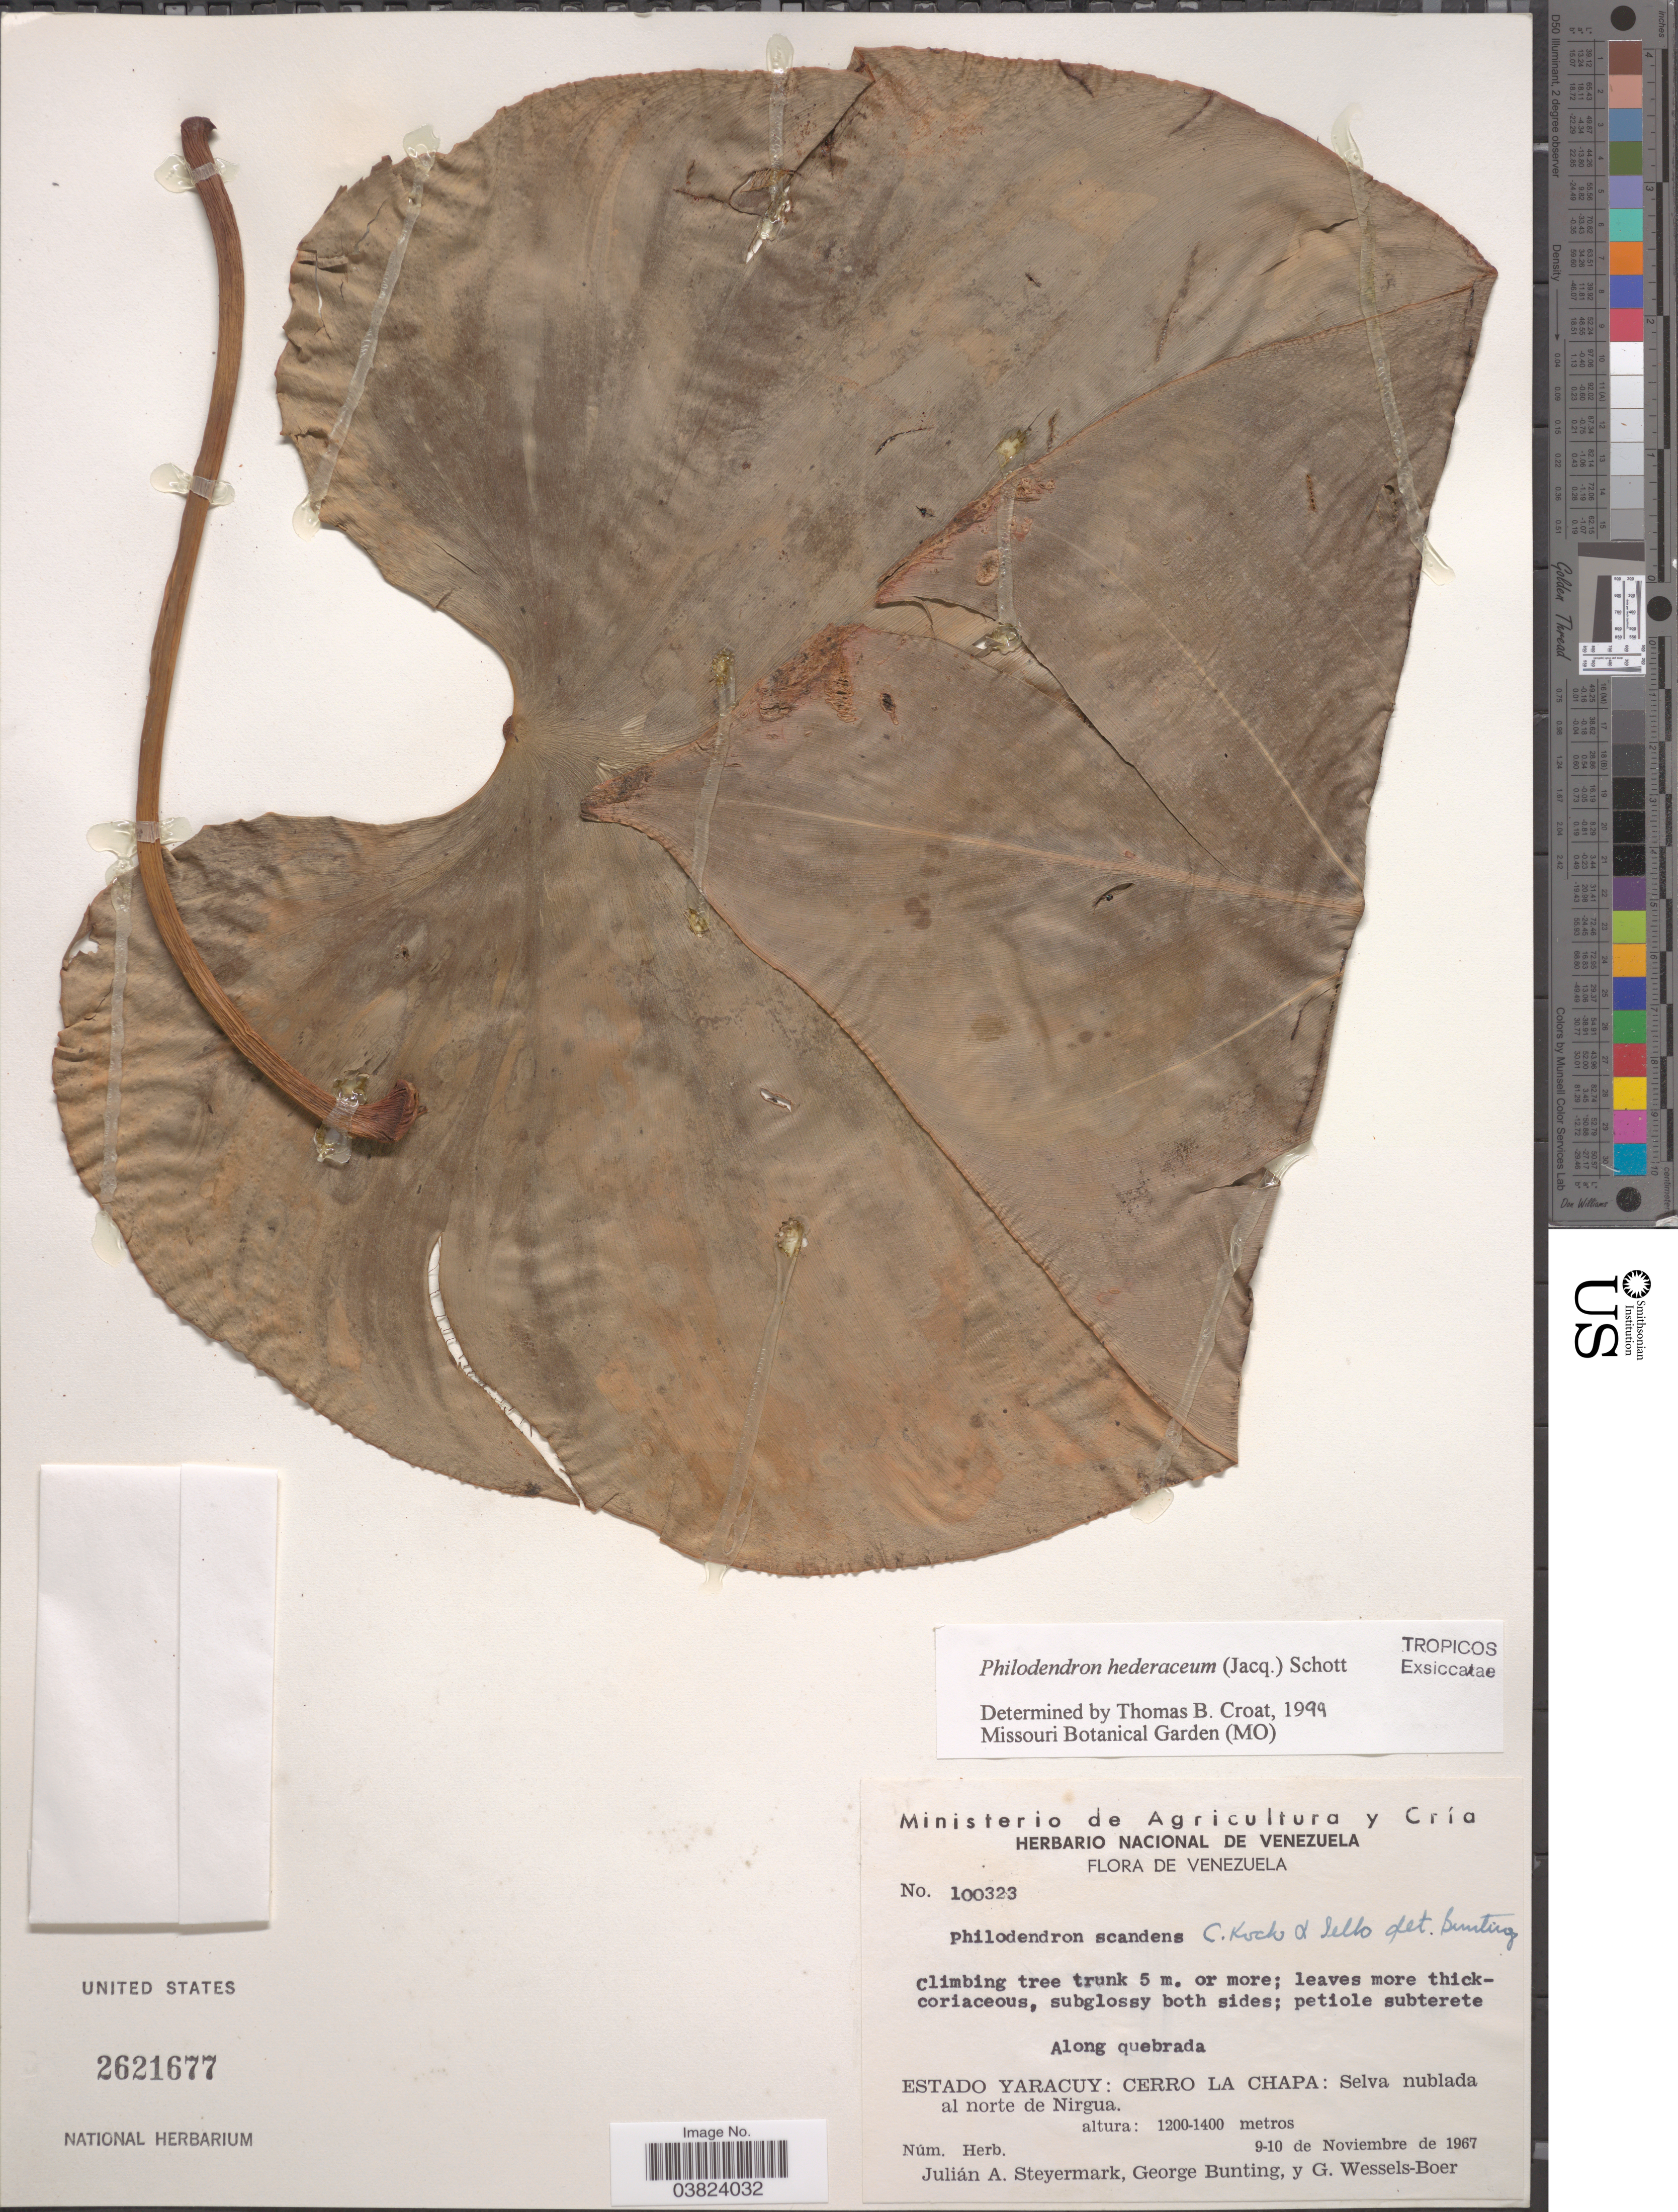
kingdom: Plantae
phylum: Tracheophyta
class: Liliopsida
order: Alismatales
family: Araceae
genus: Philodendron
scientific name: Philodendron hederaceum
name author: (Jacq.) Schott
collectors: J. Steyermark, G. S. Bunting & G. Wessels Boer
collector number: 100323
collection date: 1967-11-09/1967-11-10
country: Venezuela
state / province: Yaracuy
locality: Cerro la Chapa: Selva nublada al norte de Nirgua.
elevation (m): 1200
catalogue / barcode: US 2621677